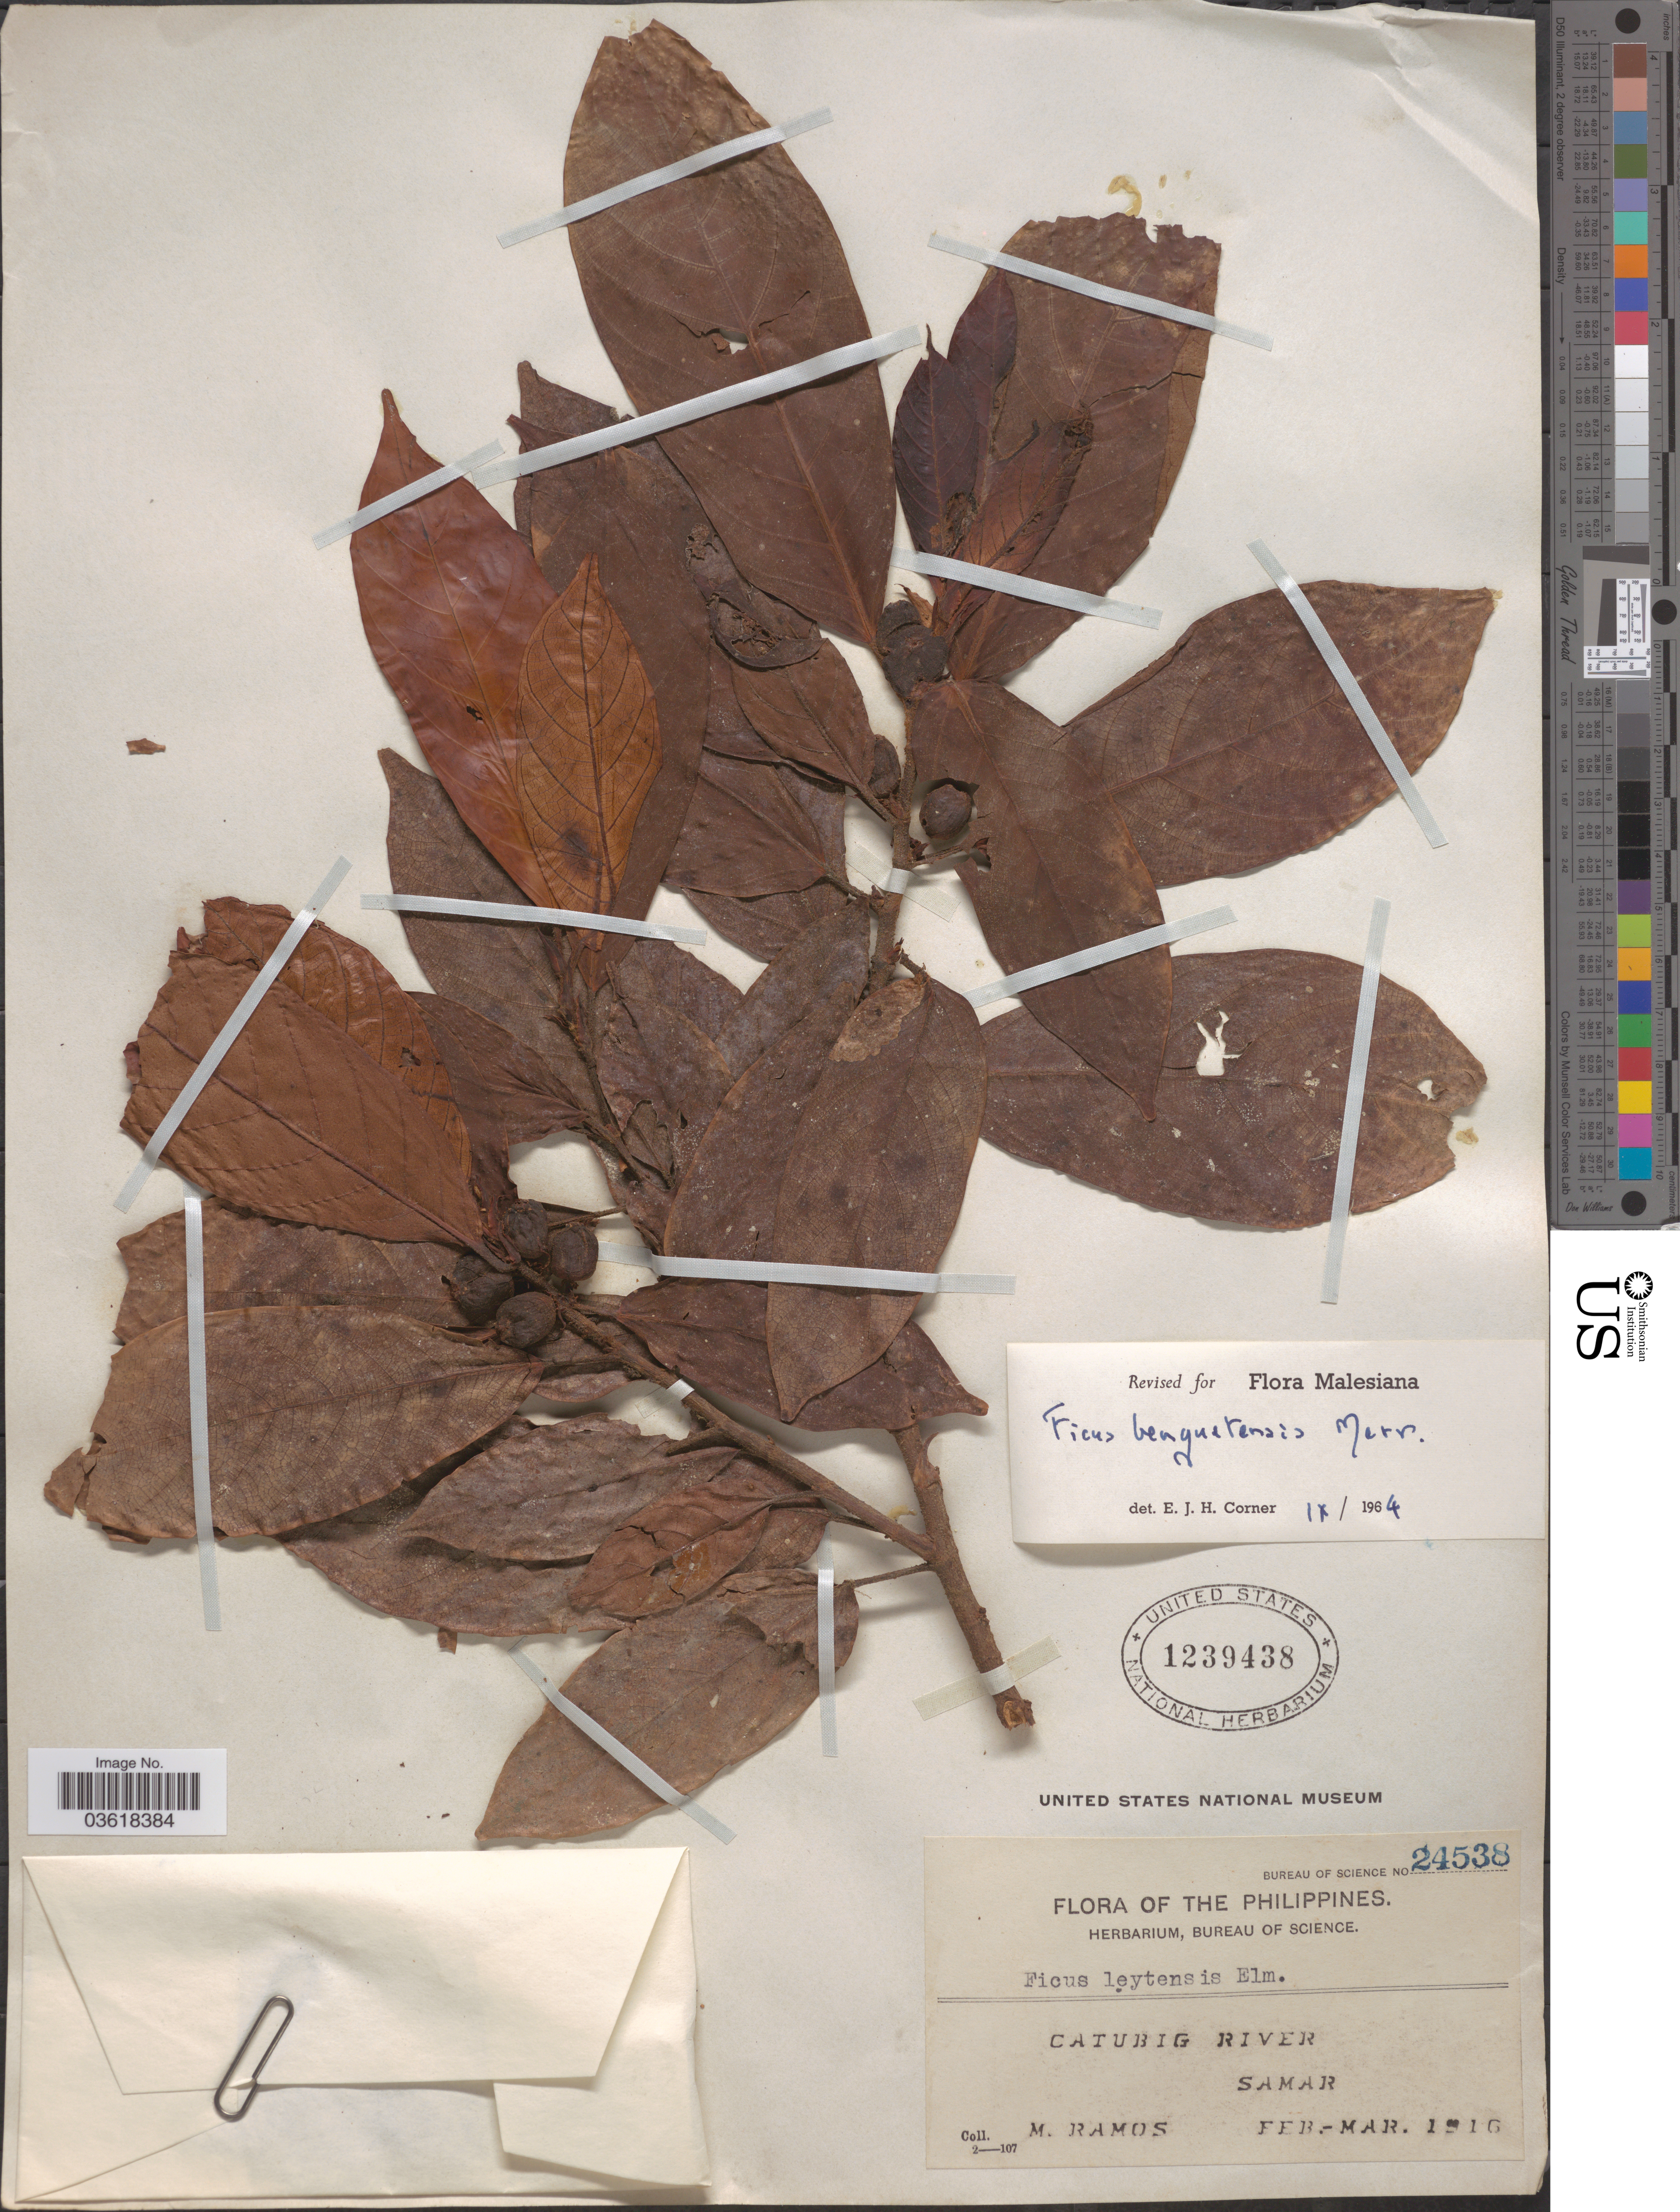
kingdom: Plantae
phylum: Tracheophyta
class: Magnoliopsida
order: Rosales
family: Moraceae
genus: Ficus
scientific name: Ficus benguetensis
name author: Merr.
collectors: M. Ramos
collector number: Bureau of Science 24538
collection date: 1916-02/1916-03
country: Philippines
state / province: Eastern Visayas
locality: Catubig River. Samar.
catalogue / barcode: US 1239438